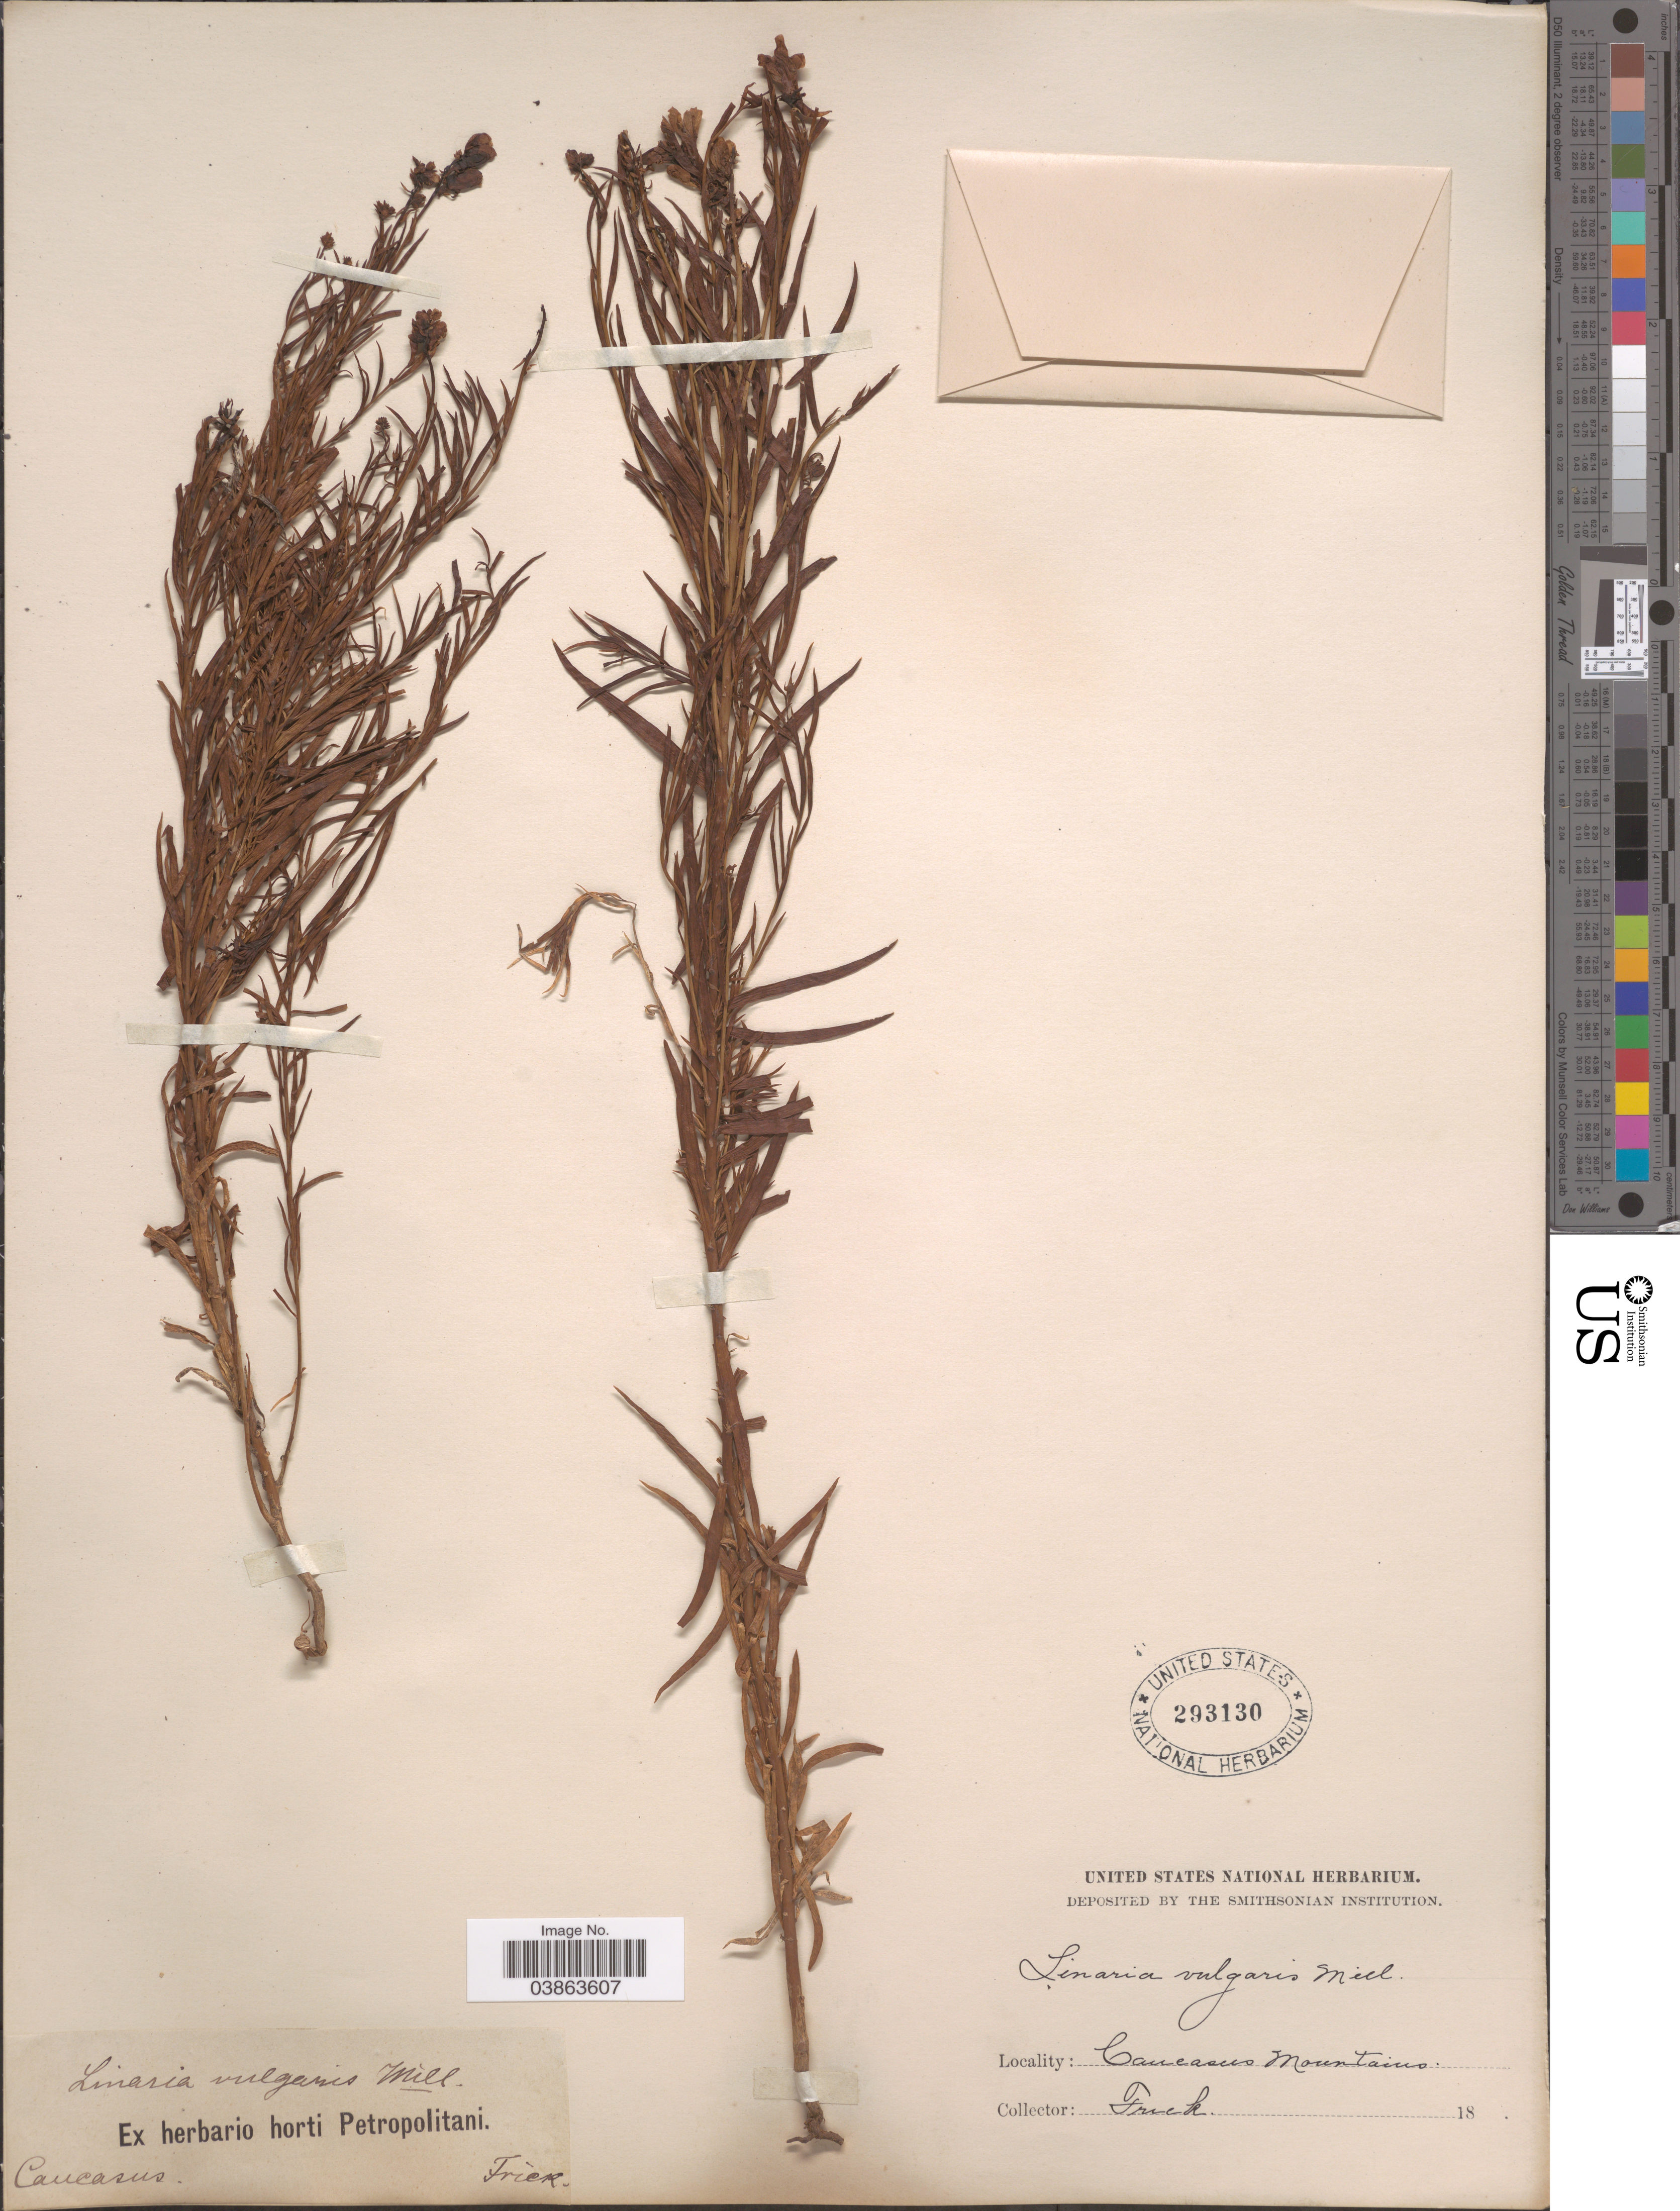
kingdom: Plantae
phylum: Tracheophyta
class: Magnoliopsida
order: Lamiales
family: Plantaginaceae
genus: Linaria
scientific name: Linaria vulgaris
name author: Mill.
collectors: Frick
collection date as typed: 18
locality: Caucasus. Caucasus Mountains.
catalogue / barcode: US 293130